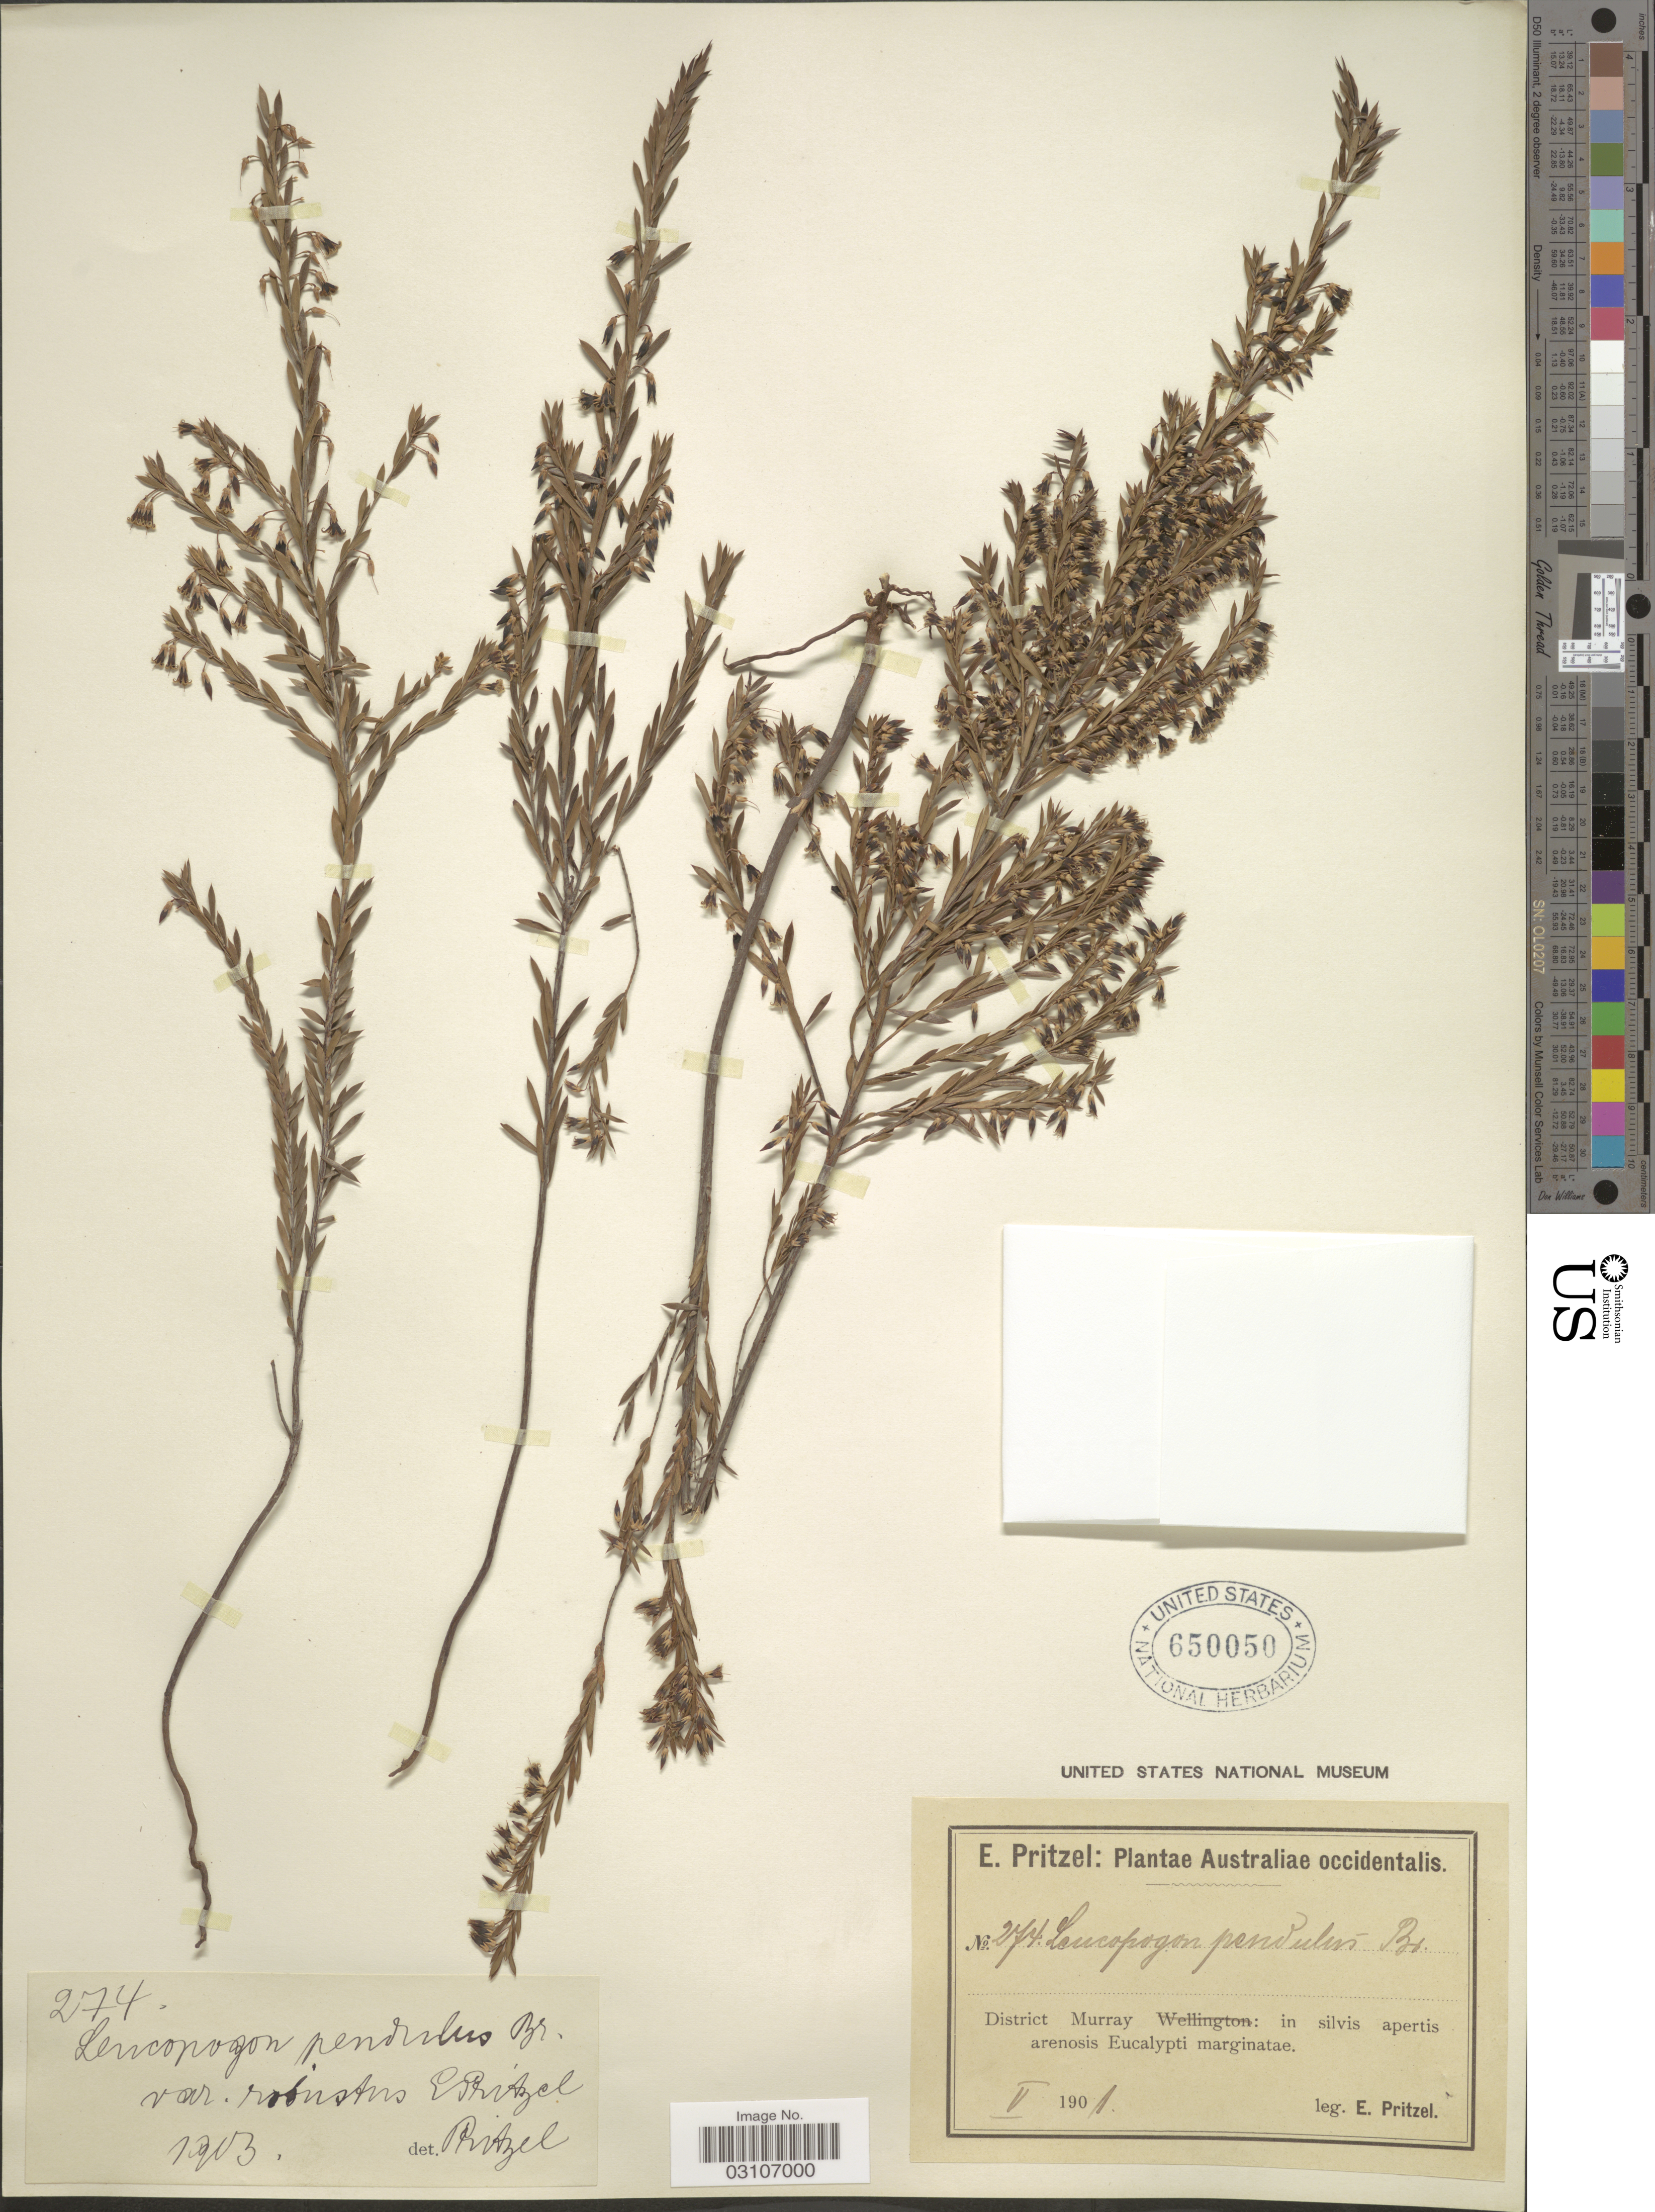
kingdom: Plantae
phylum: Tracheophyta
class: Magnoliopsida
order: Ericales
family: Ericaceae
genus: Leucopogon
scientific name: Leucopogon pendulus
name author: R. Br.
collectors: E. G. Pritzel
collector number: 274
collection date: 1901-05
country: Australia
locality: Australiae occidentalis. District Murray: in silvis apertis arenosis Eucalypti marginatae.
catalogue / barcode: US 650050